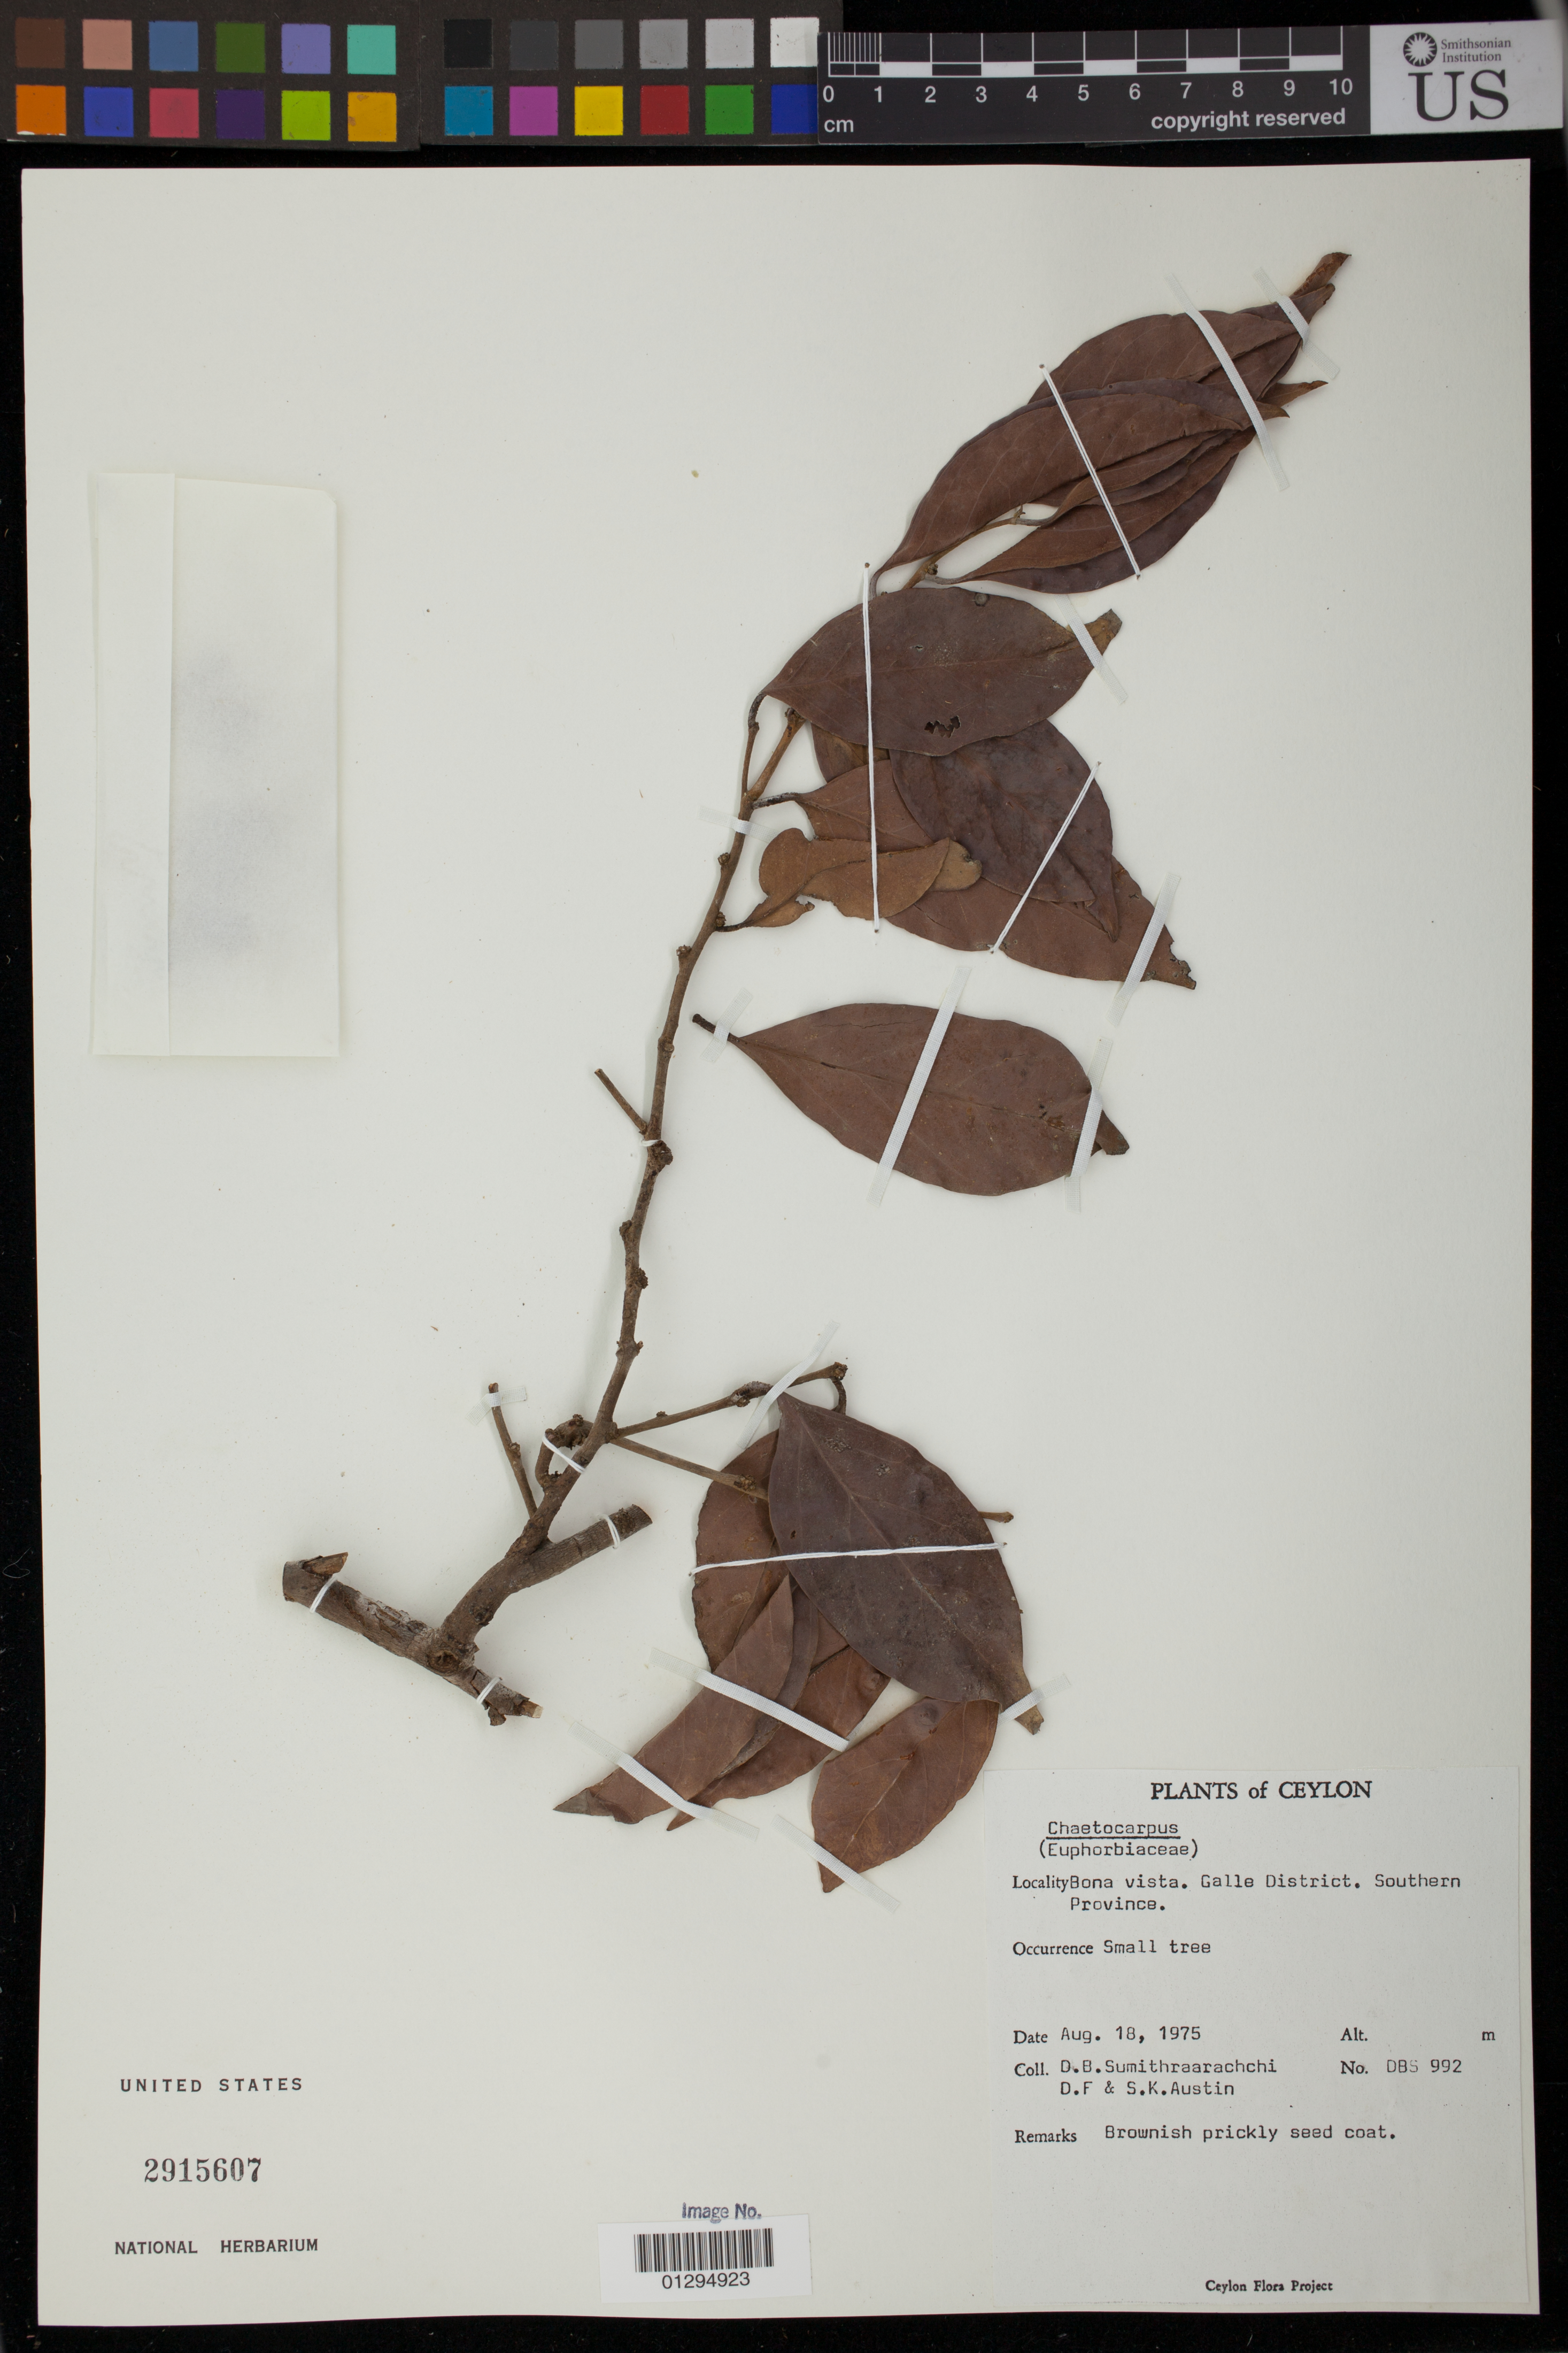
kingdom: Plantae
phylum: Tracheophyta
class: Magnoliopsida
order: Malpighiales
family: Peraceae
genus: Chaetocarpus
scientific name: Chaetocarpus sp.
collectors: D. B. Sumithraarachchi, D. Austin & S. Austin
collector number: DBS 992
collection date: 1975-08-18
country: Sri Lanka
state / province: Southern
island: Ceylon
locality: Bona vista. Galle District.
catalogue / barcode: US 2915607